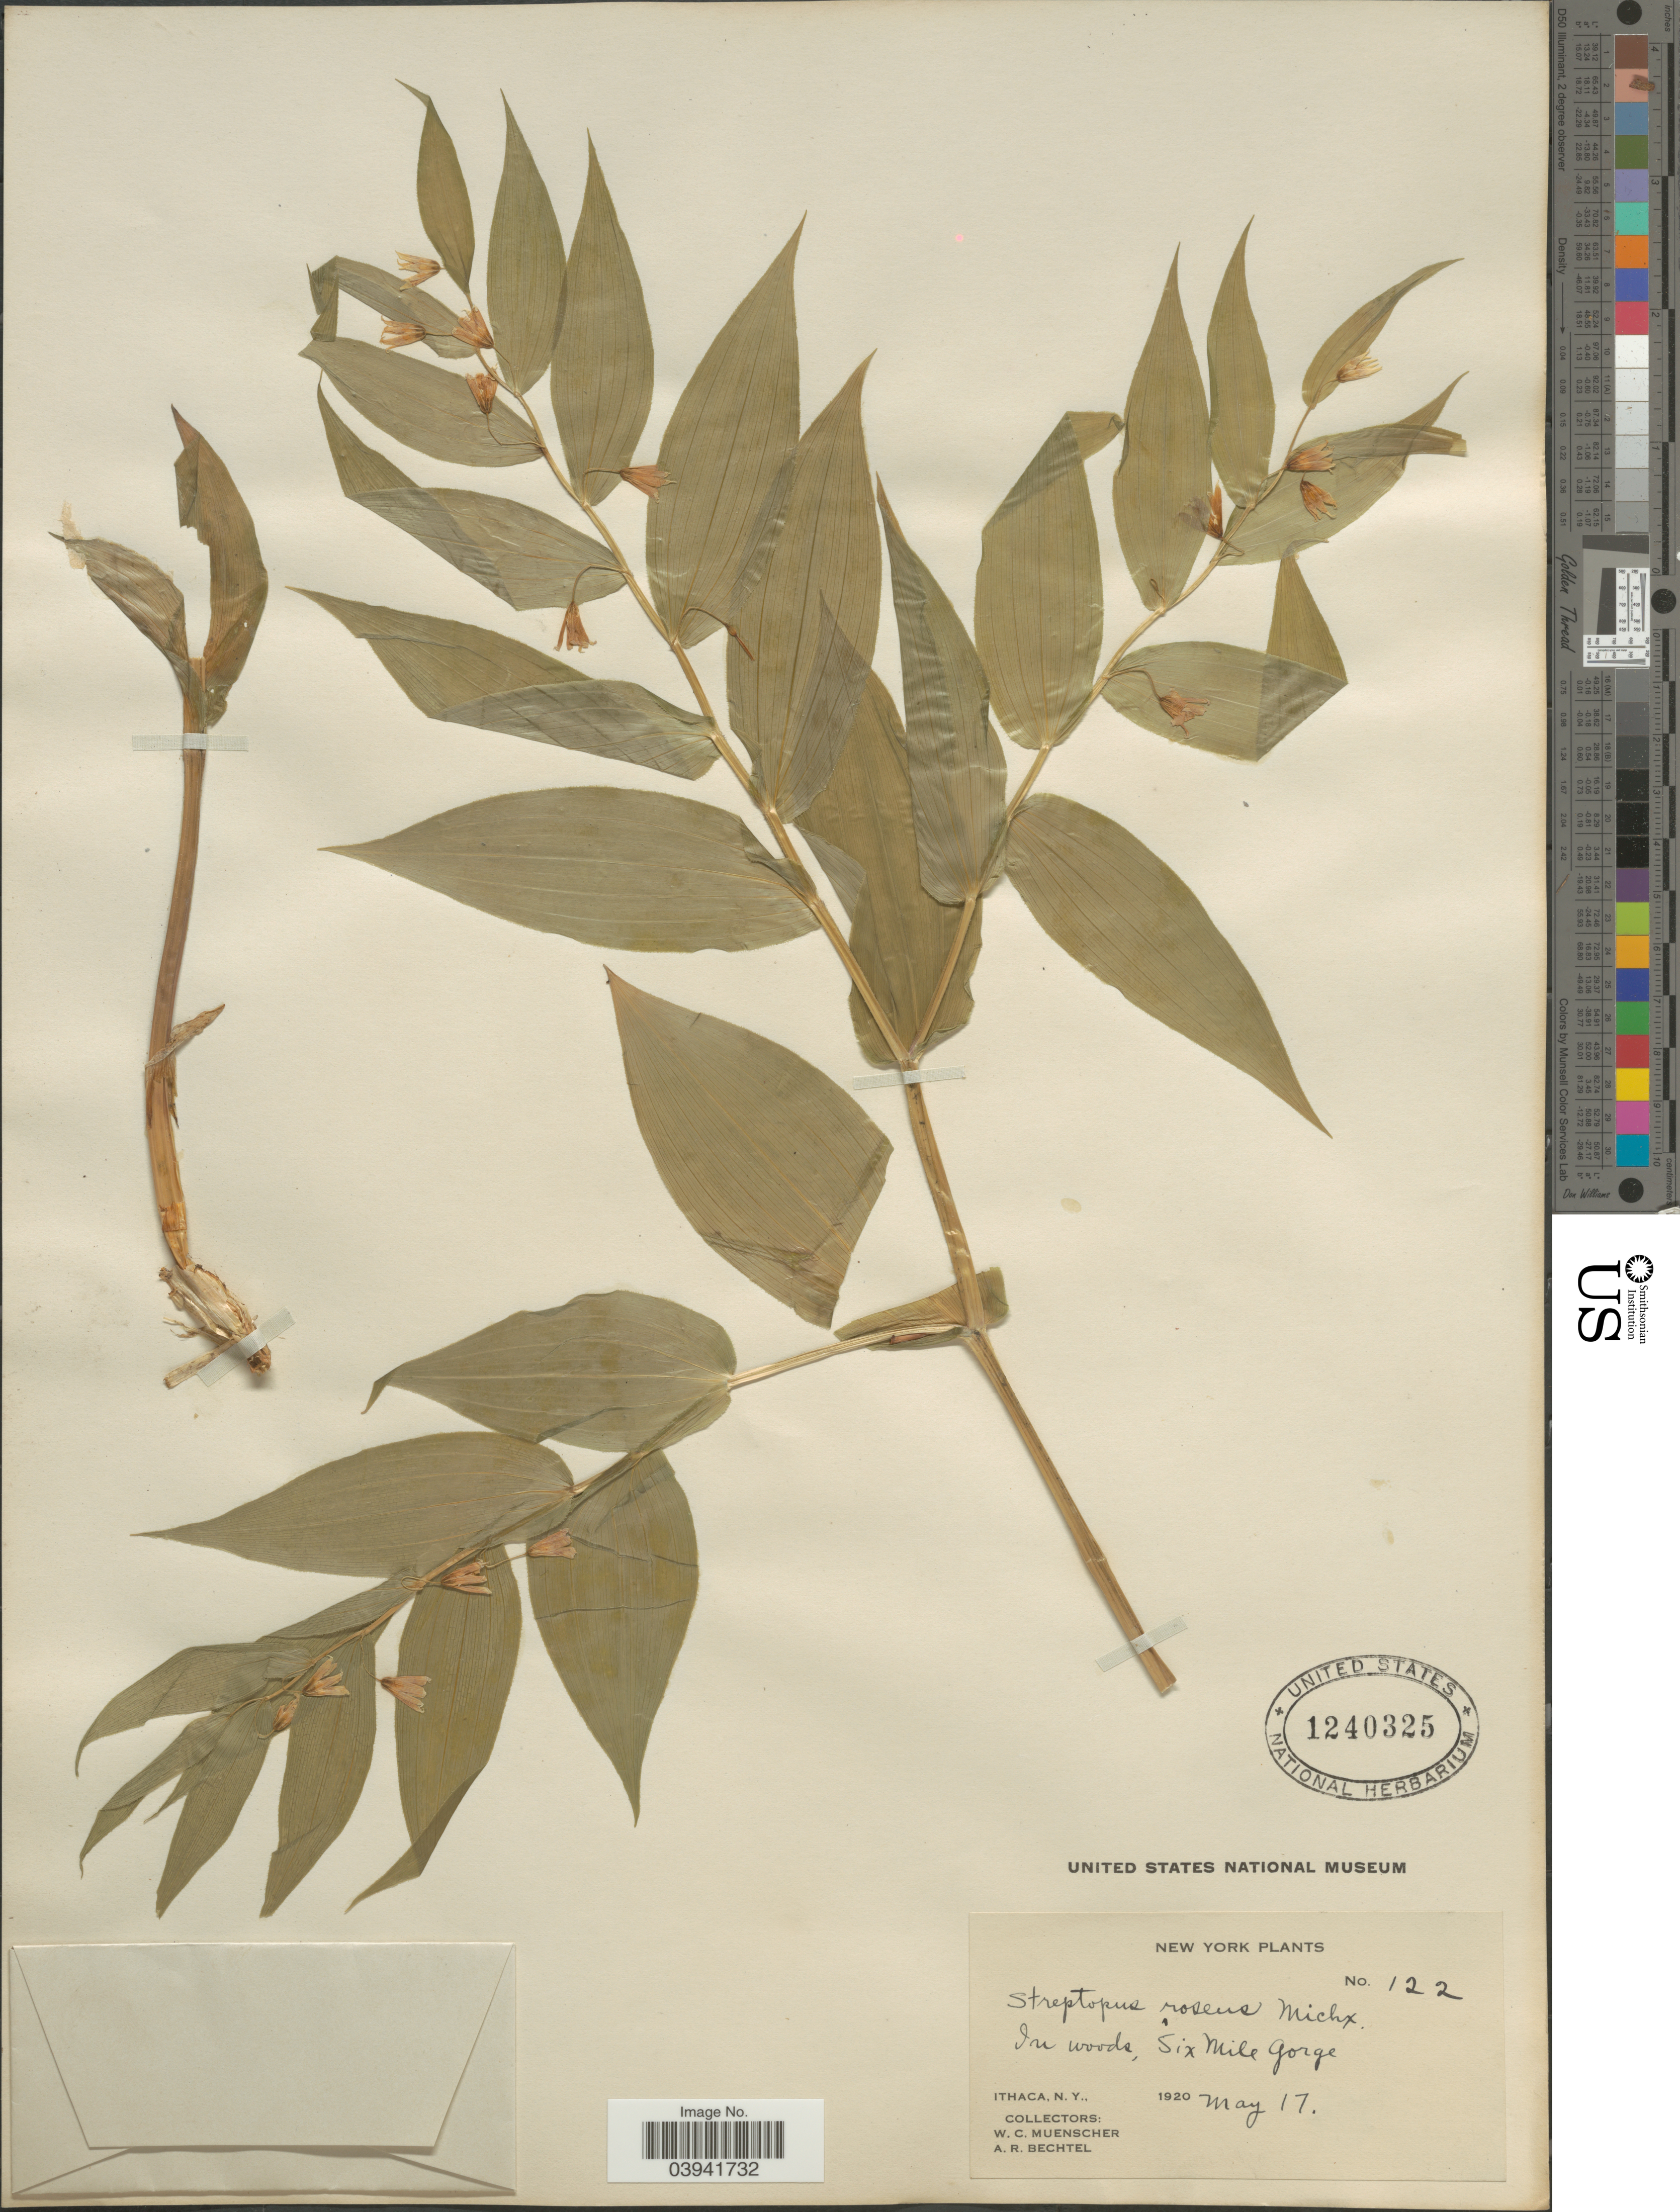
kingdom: Plantae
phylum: Tracheophyta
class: Liliopsida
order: Liliales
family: Liliaceae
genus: Streptopus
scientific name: Streptopus roseus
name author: Michx.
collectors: W. Muenscher & A. Bechtel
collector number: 122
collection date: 1920-05-17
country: United States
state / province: New York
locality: Six Mile Gorge. Ithaca.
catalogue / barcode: US 1240325